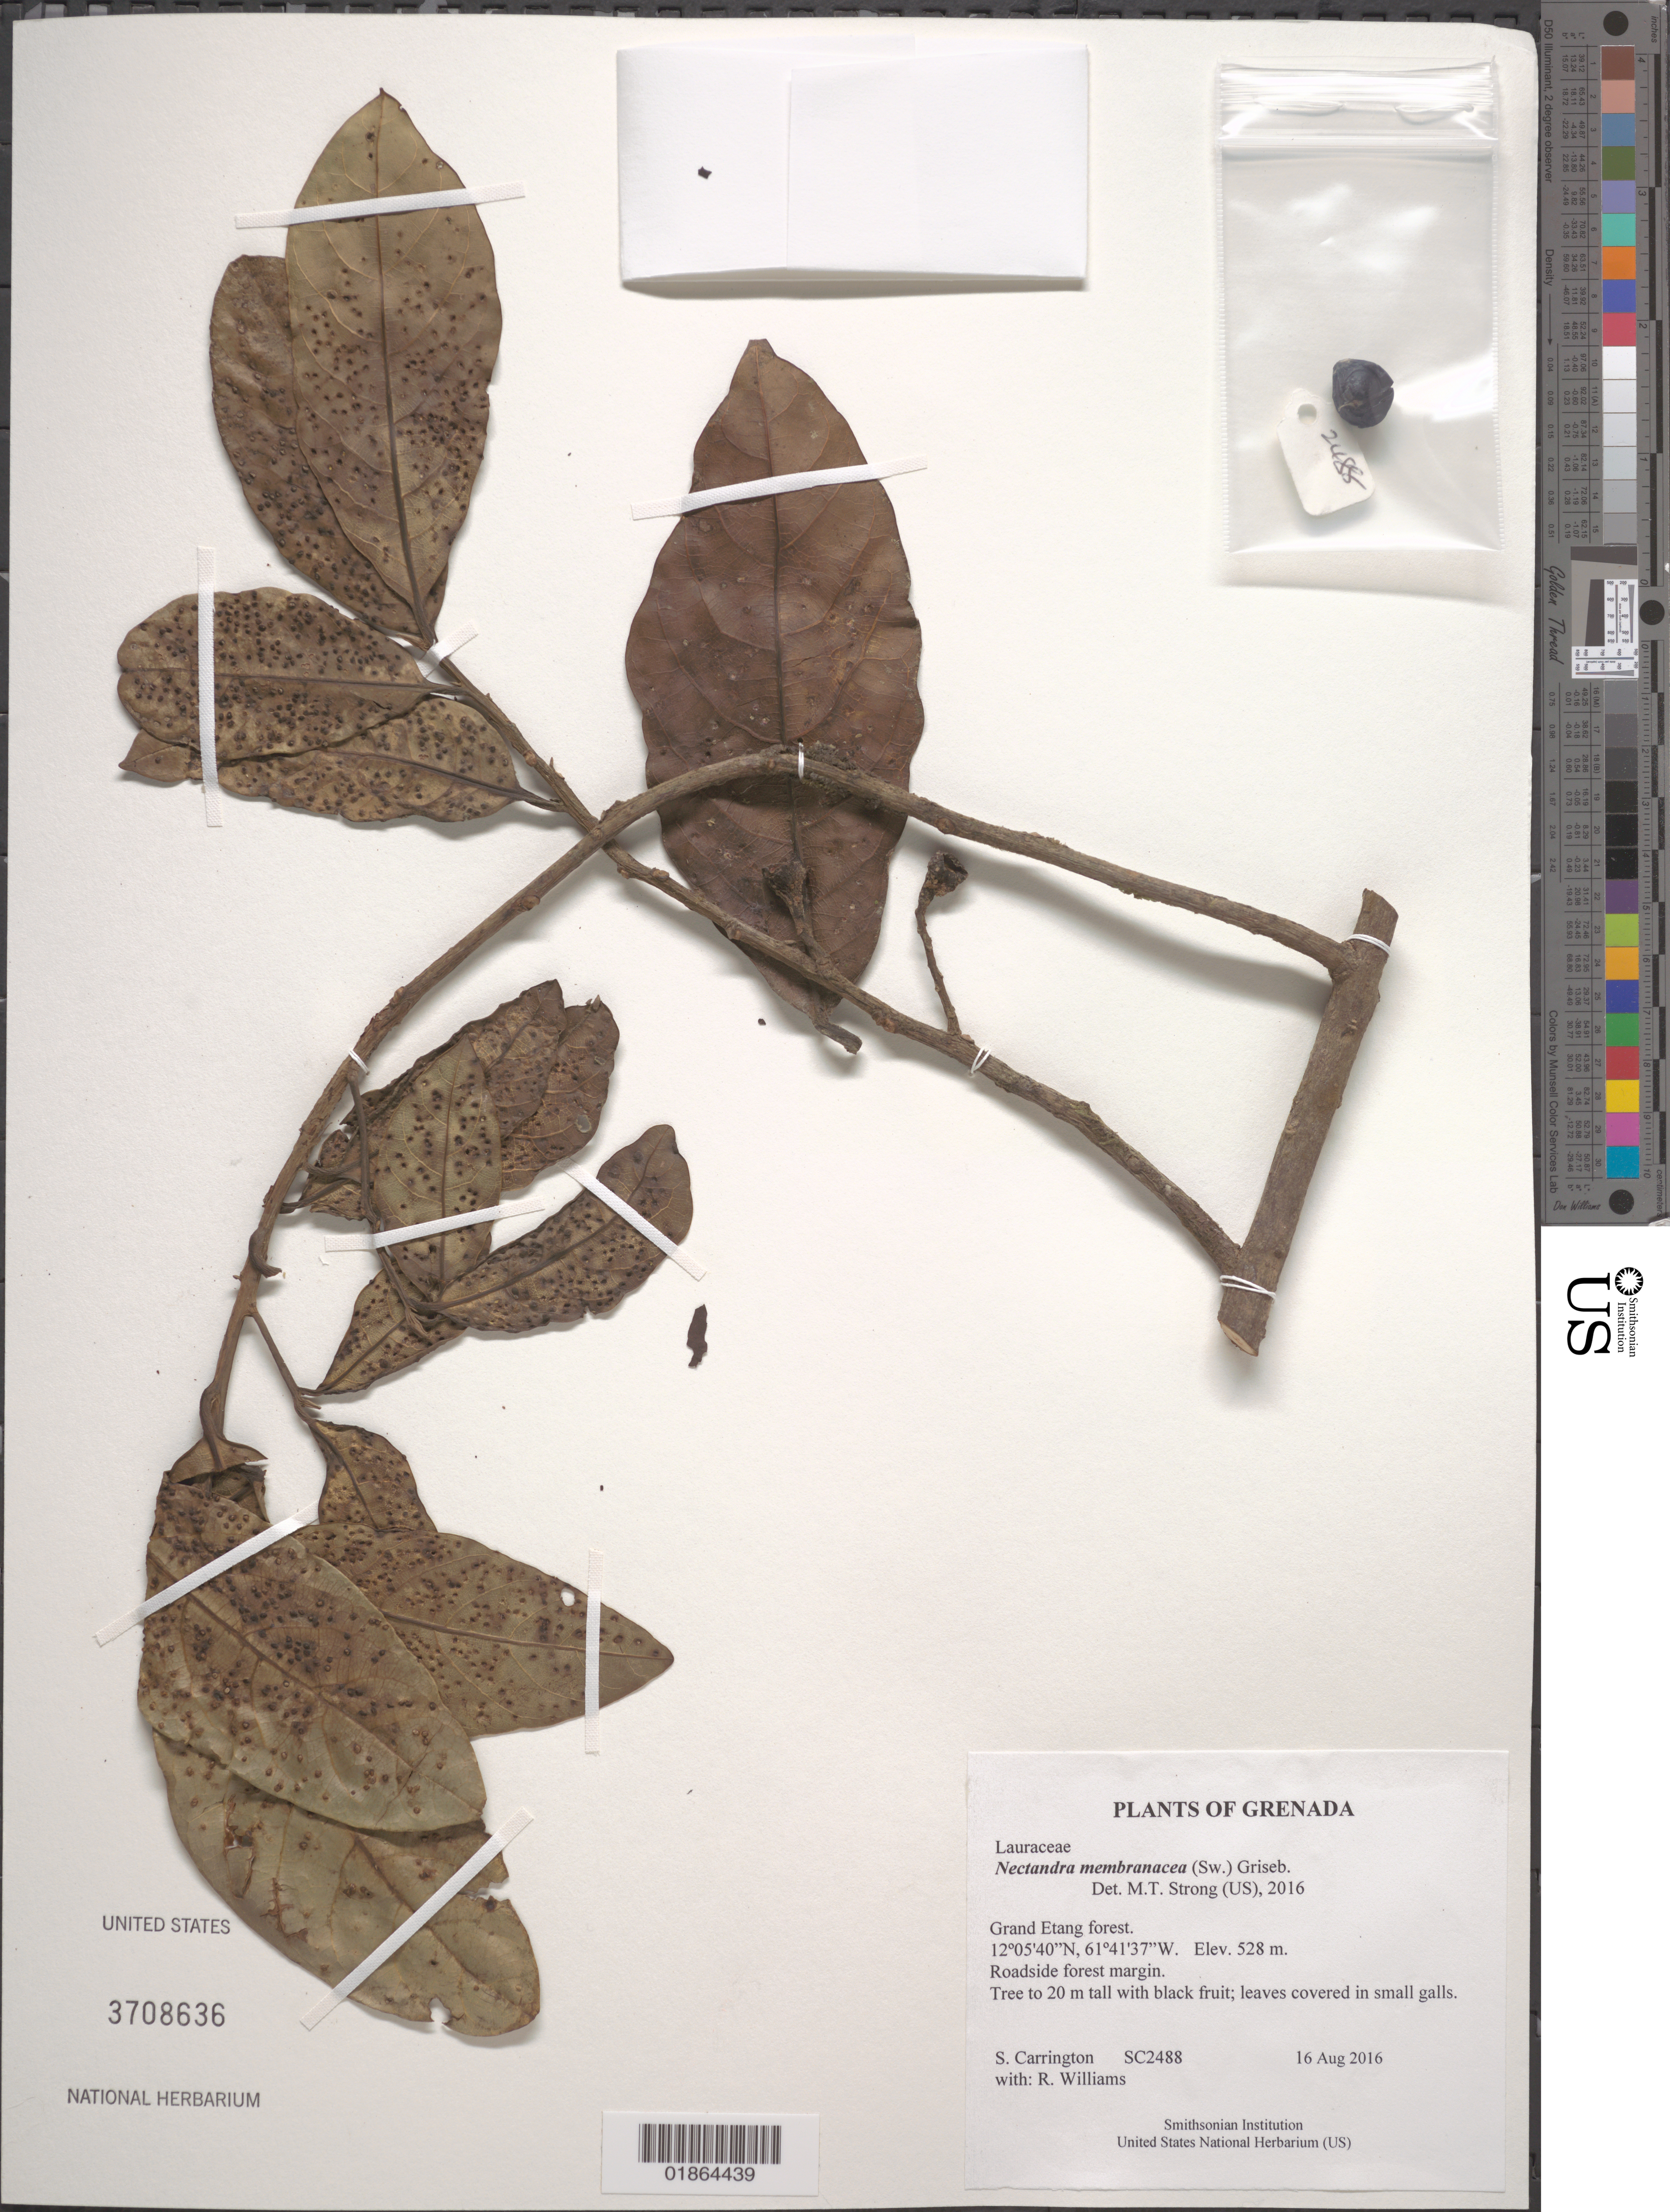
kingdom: Plantae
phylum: Tracheophyta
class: Magnoliopsida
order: Laurales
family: Lauraceae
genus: Nectandra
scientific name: Nectandra membranacea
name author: (Sw.) Griseb.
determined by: Strong, M. T., (US), Smithsonian Institution - National Museum of Natural History (UNITED STATES)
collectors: C. M. S. Carrington & R. Williams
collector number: SC2488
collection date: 2016-08-16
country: Grenada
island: Grenada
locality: Grand Etang forest.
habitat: Roadside forest margin.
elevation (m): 528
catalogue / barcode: US 3708636